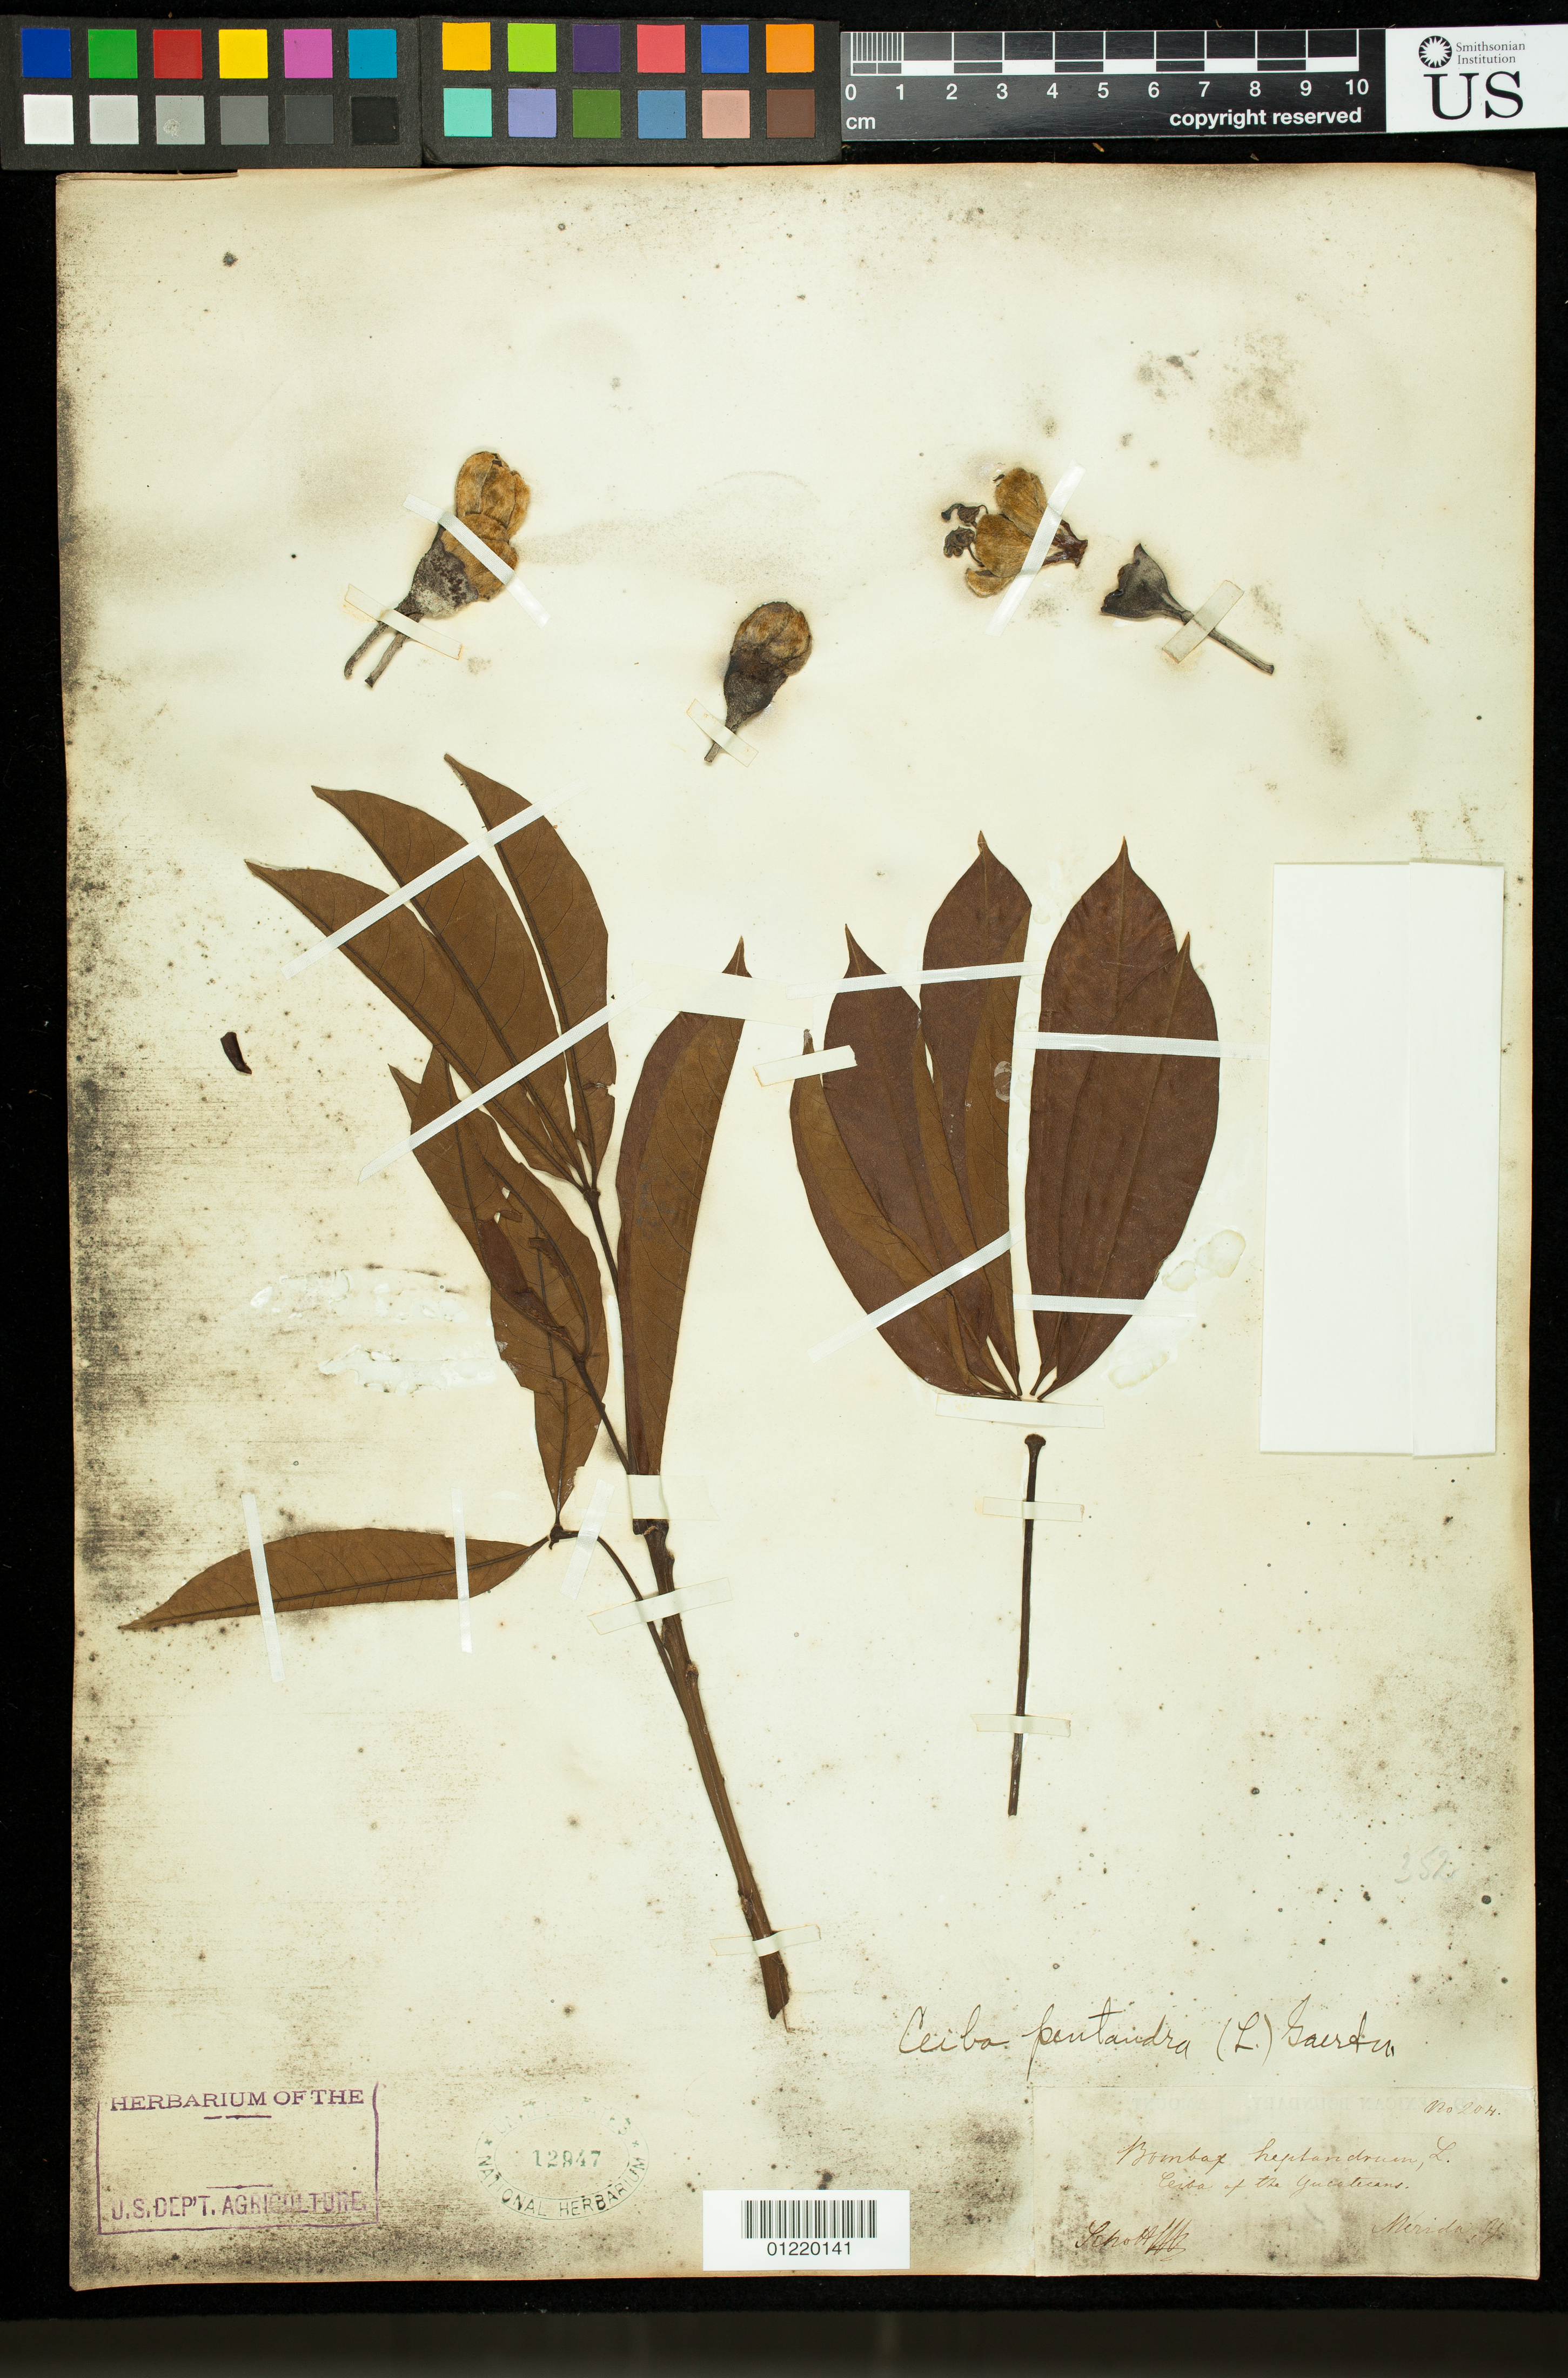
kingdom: Plantae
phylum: Tracheophyta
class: Magnoliopsida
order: Malvales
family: Malvaceae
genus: Ceiba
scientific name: Ceiba parvifolia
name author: Rose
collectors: Schott, --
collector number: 204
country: Mexico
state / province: Yucatán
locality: Ceiba of the Yucatecans, Mérida, Y.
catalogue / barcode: US 12947